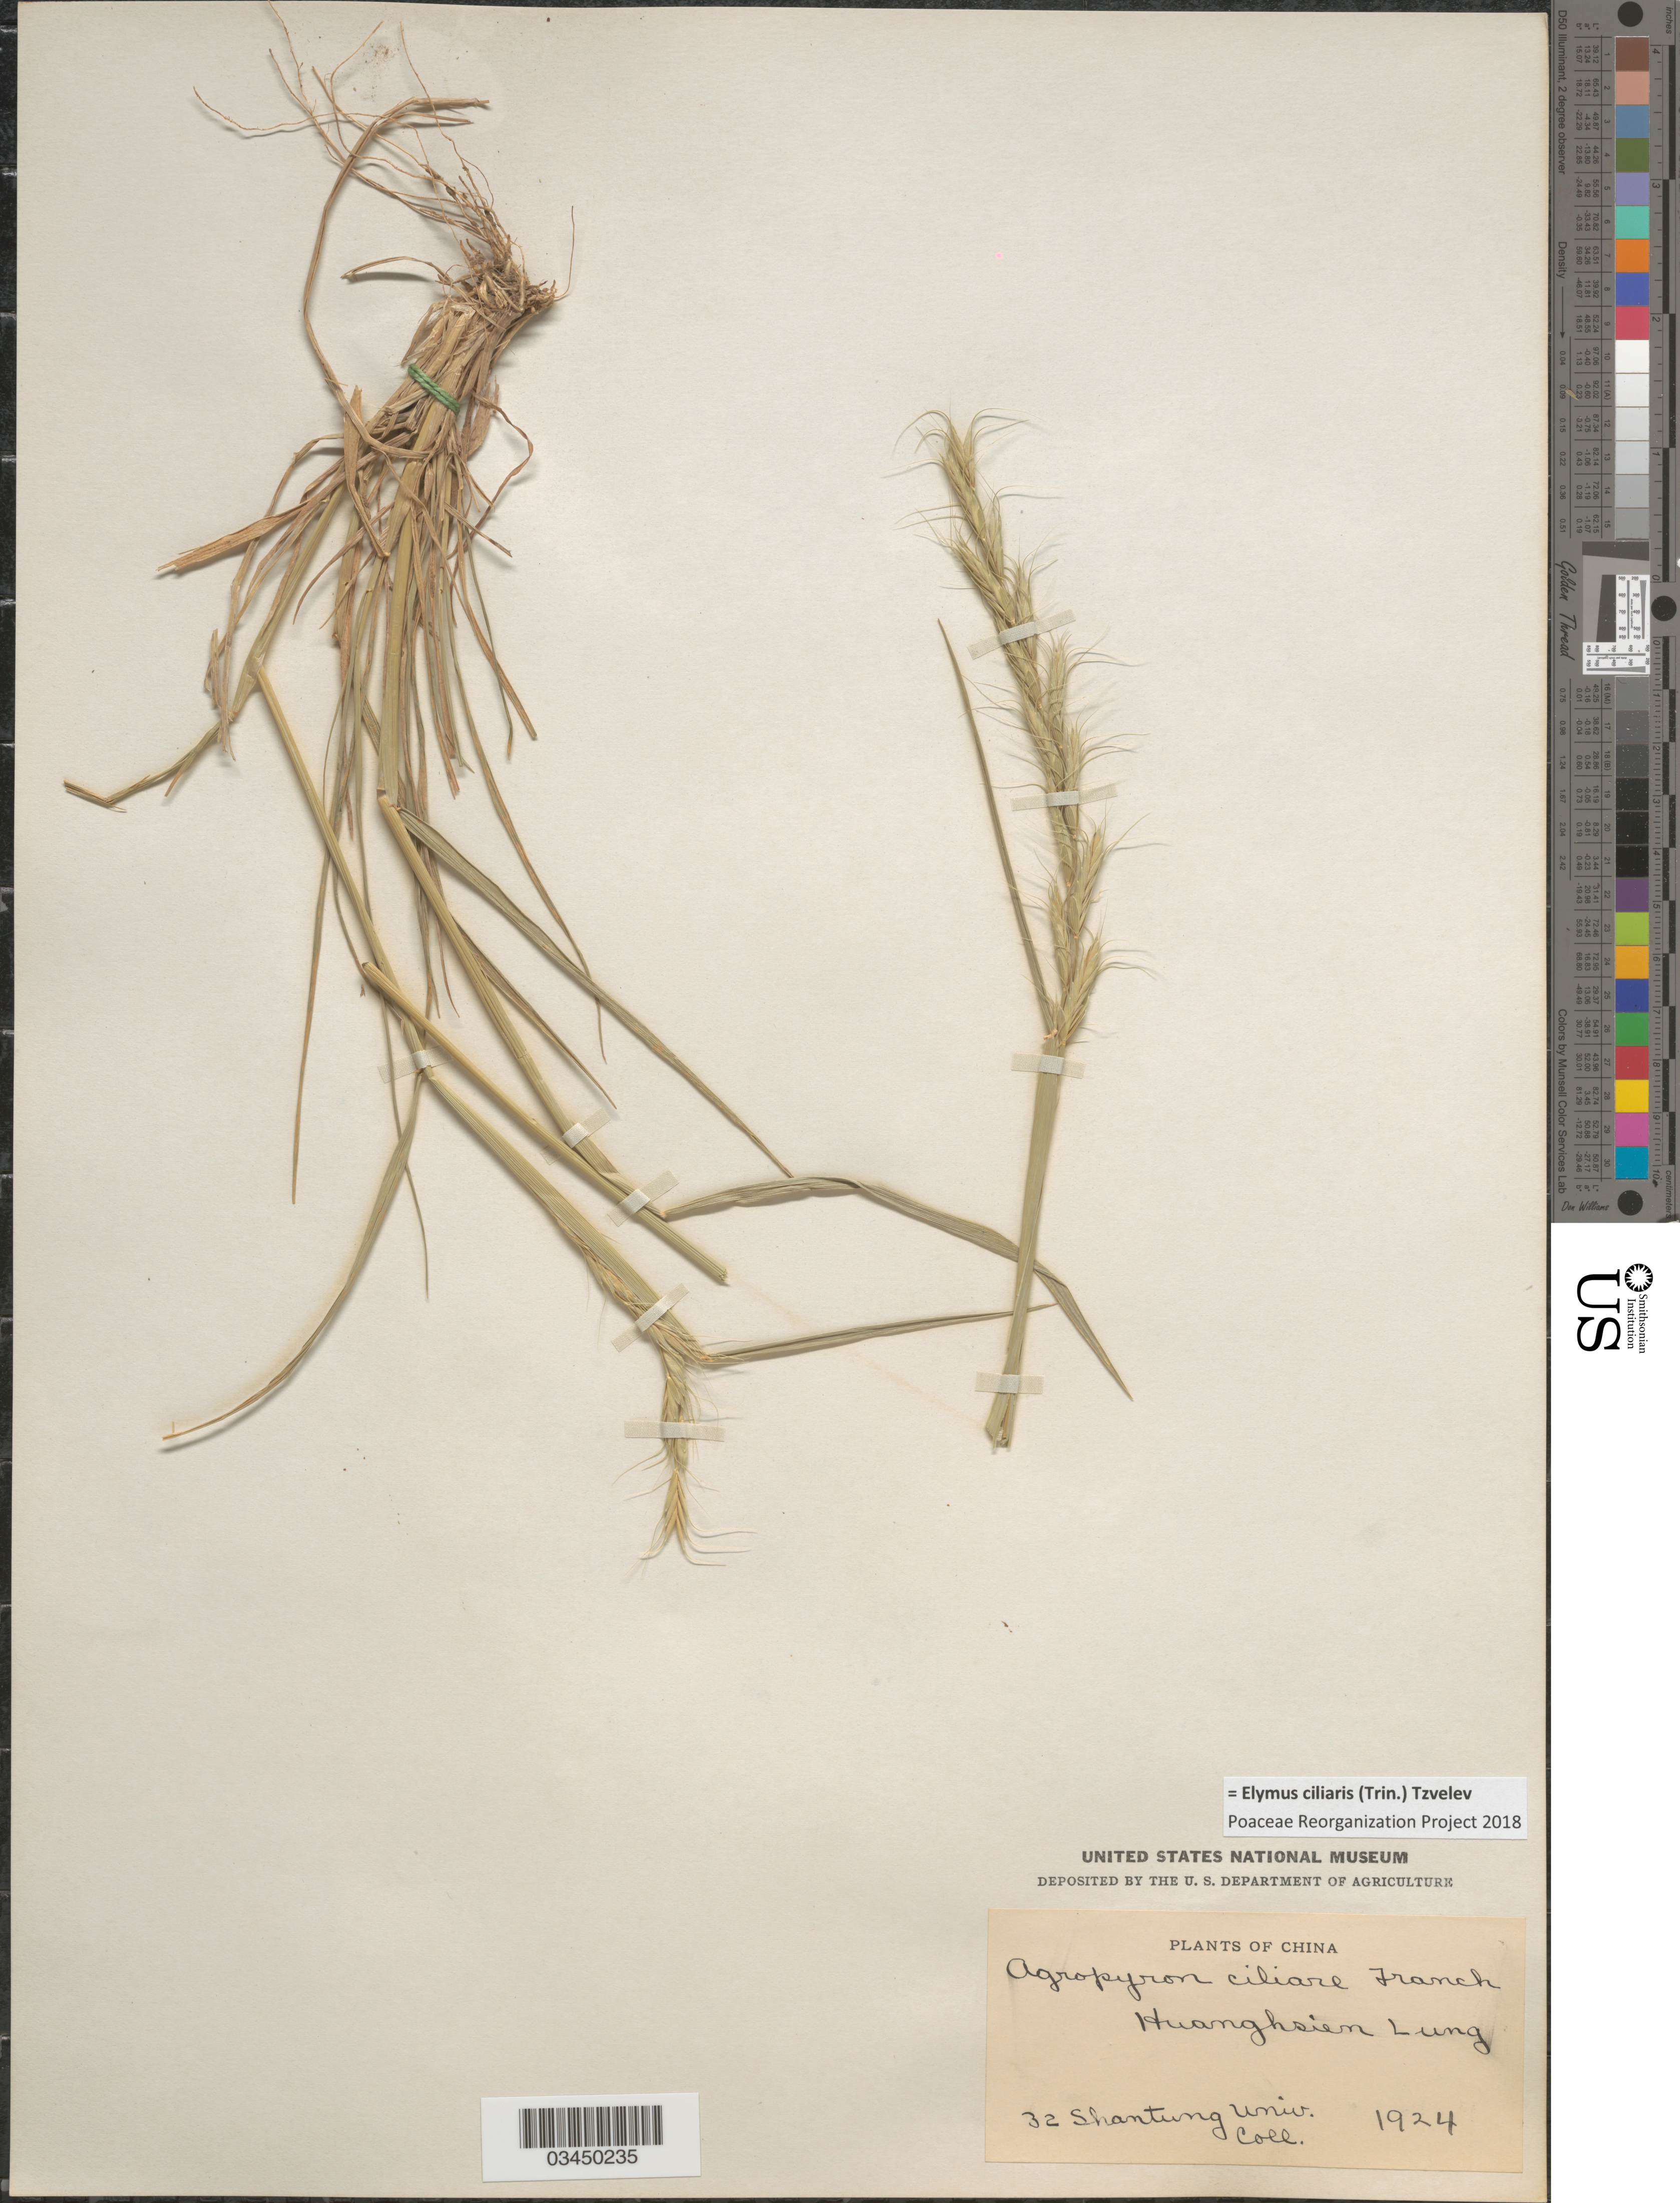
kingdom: Plantae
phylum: Tracheophyta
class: Liliopsida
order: Poales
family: Poaceae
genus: Elymus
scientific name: Elymus ciliaris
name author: (Trin.) Tzvelev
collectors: Shantung University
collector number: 32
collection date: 1924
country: China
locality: Huanghsien Lung.